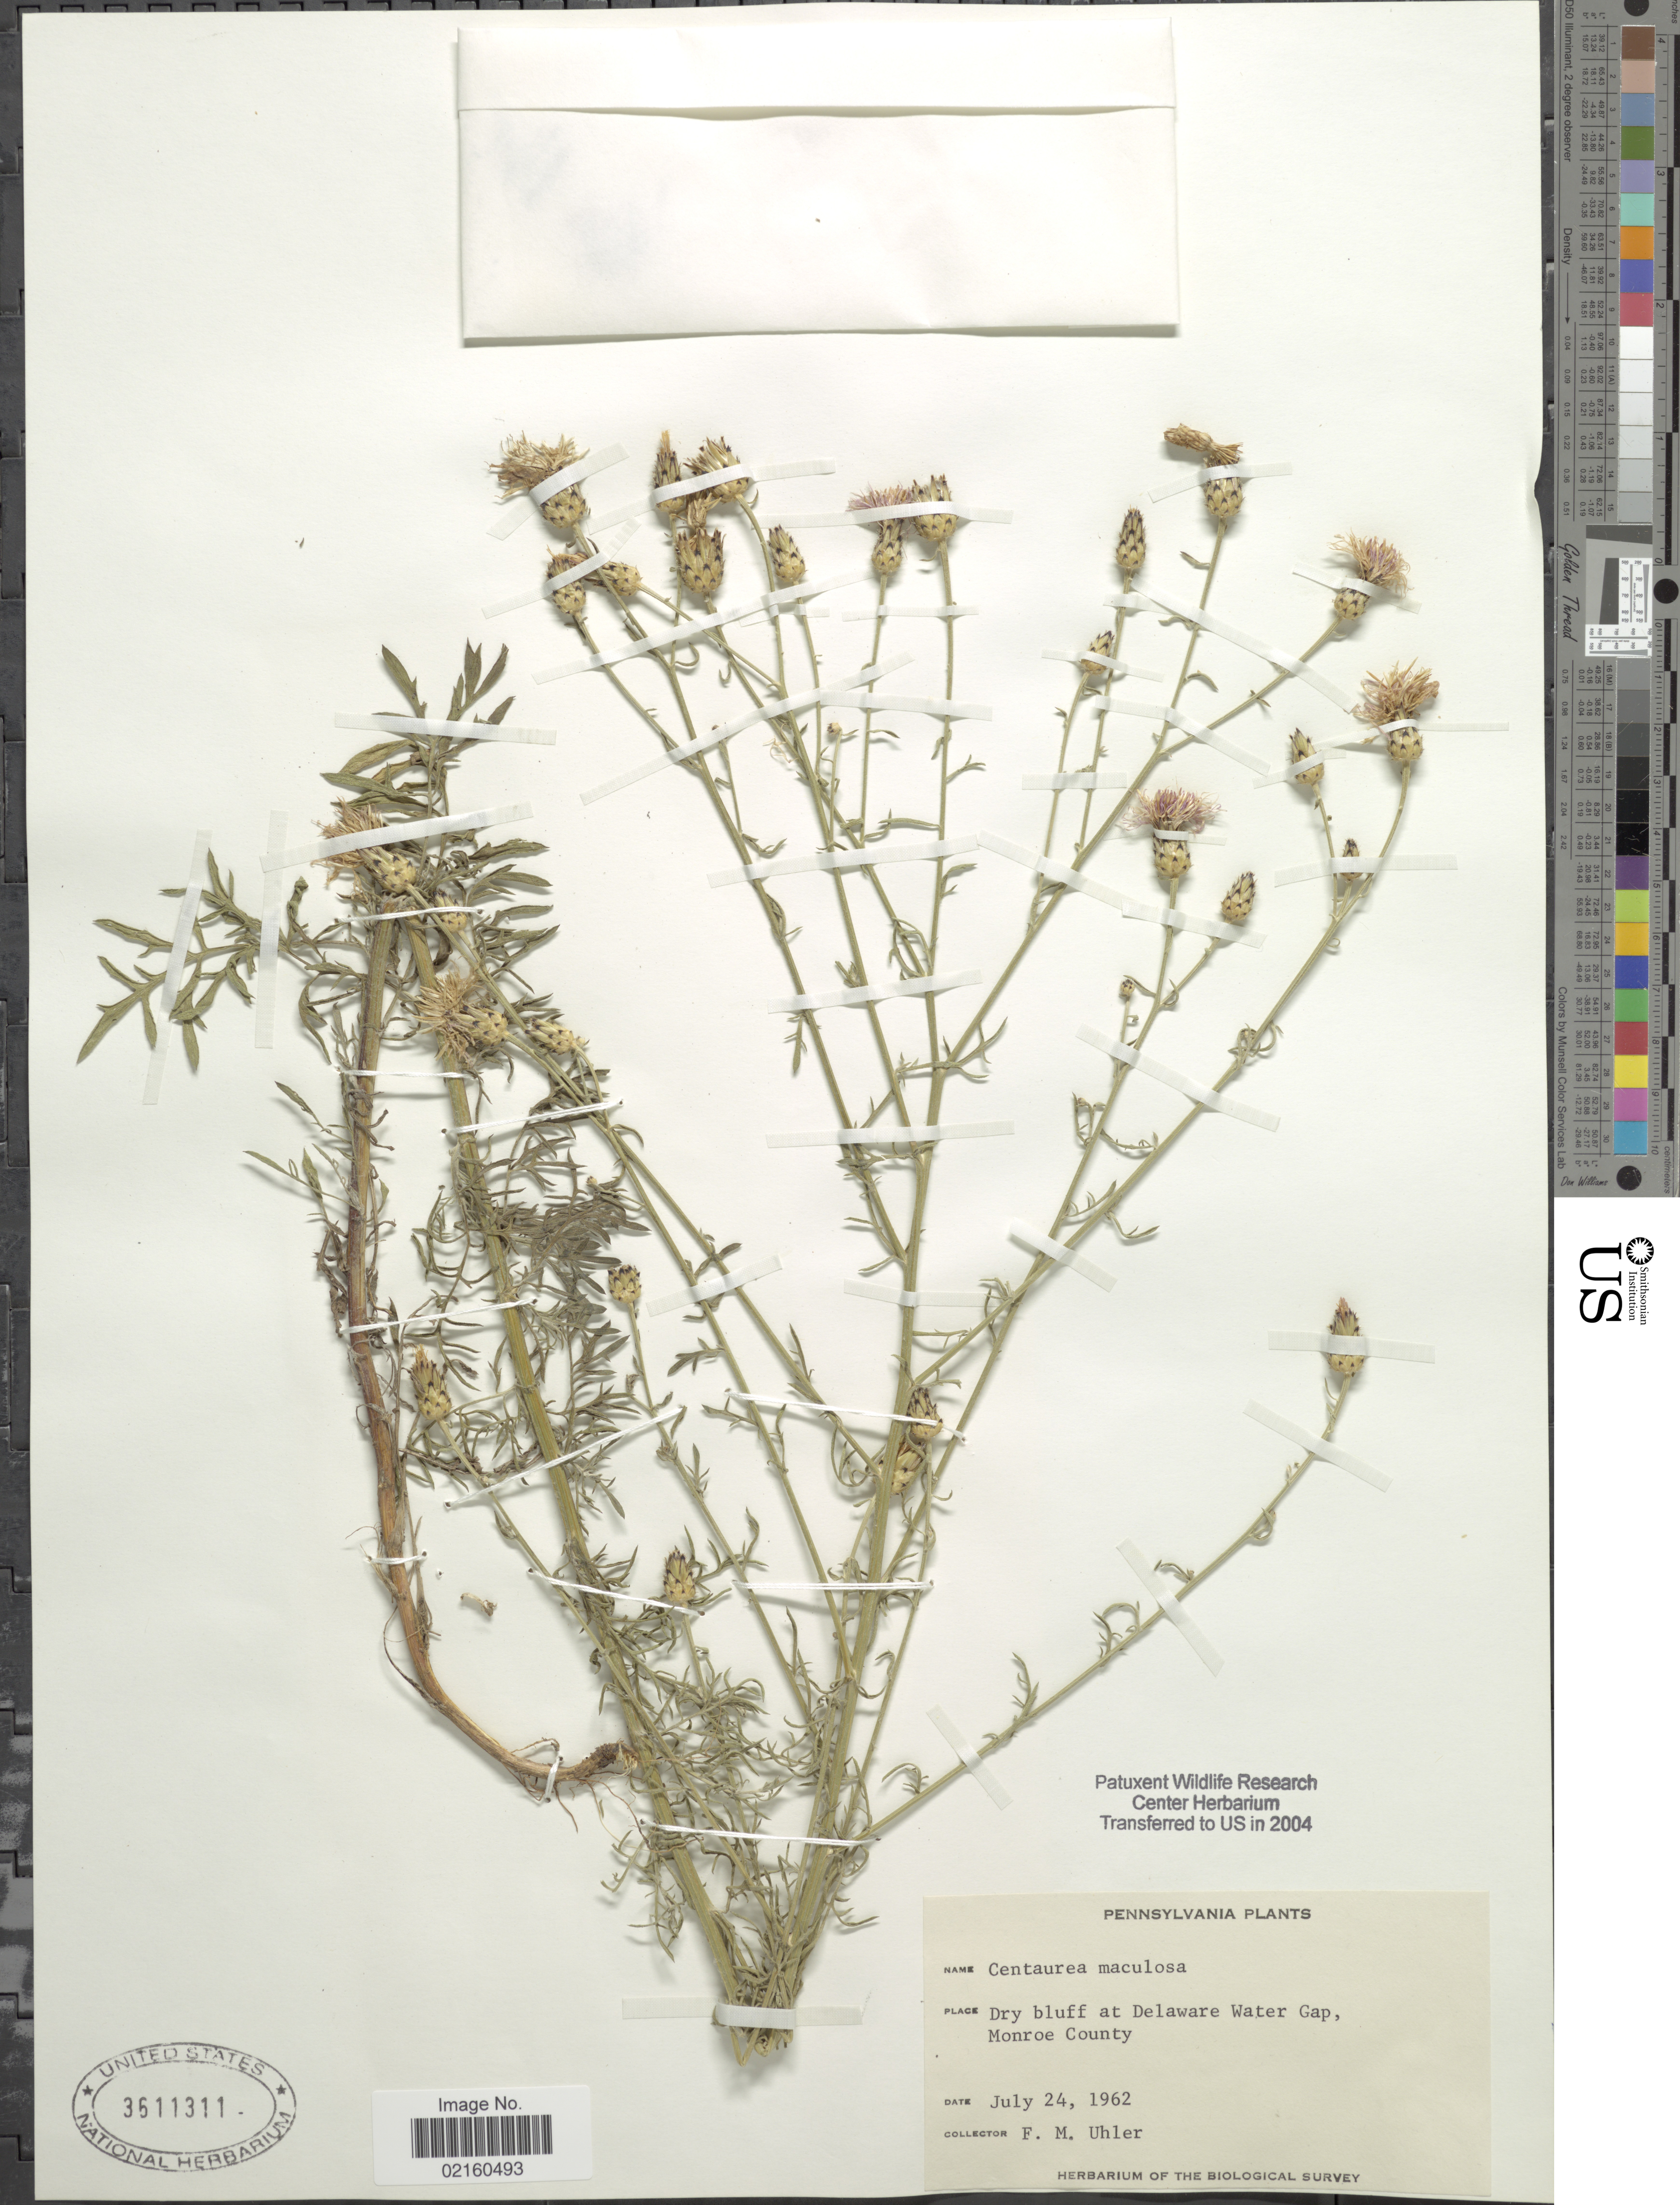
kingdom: Plantae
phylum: Tracheophyta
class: Magnoliopsida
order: Asterales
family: Asteraceae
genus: Centaurea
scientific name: Centaurea stoebe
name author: L.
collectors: F. M. Uhler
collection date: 1962-07-24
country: United States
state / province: Pennsylvania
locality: Delaware Water Gap, Monroe County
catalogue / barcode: US 3611311